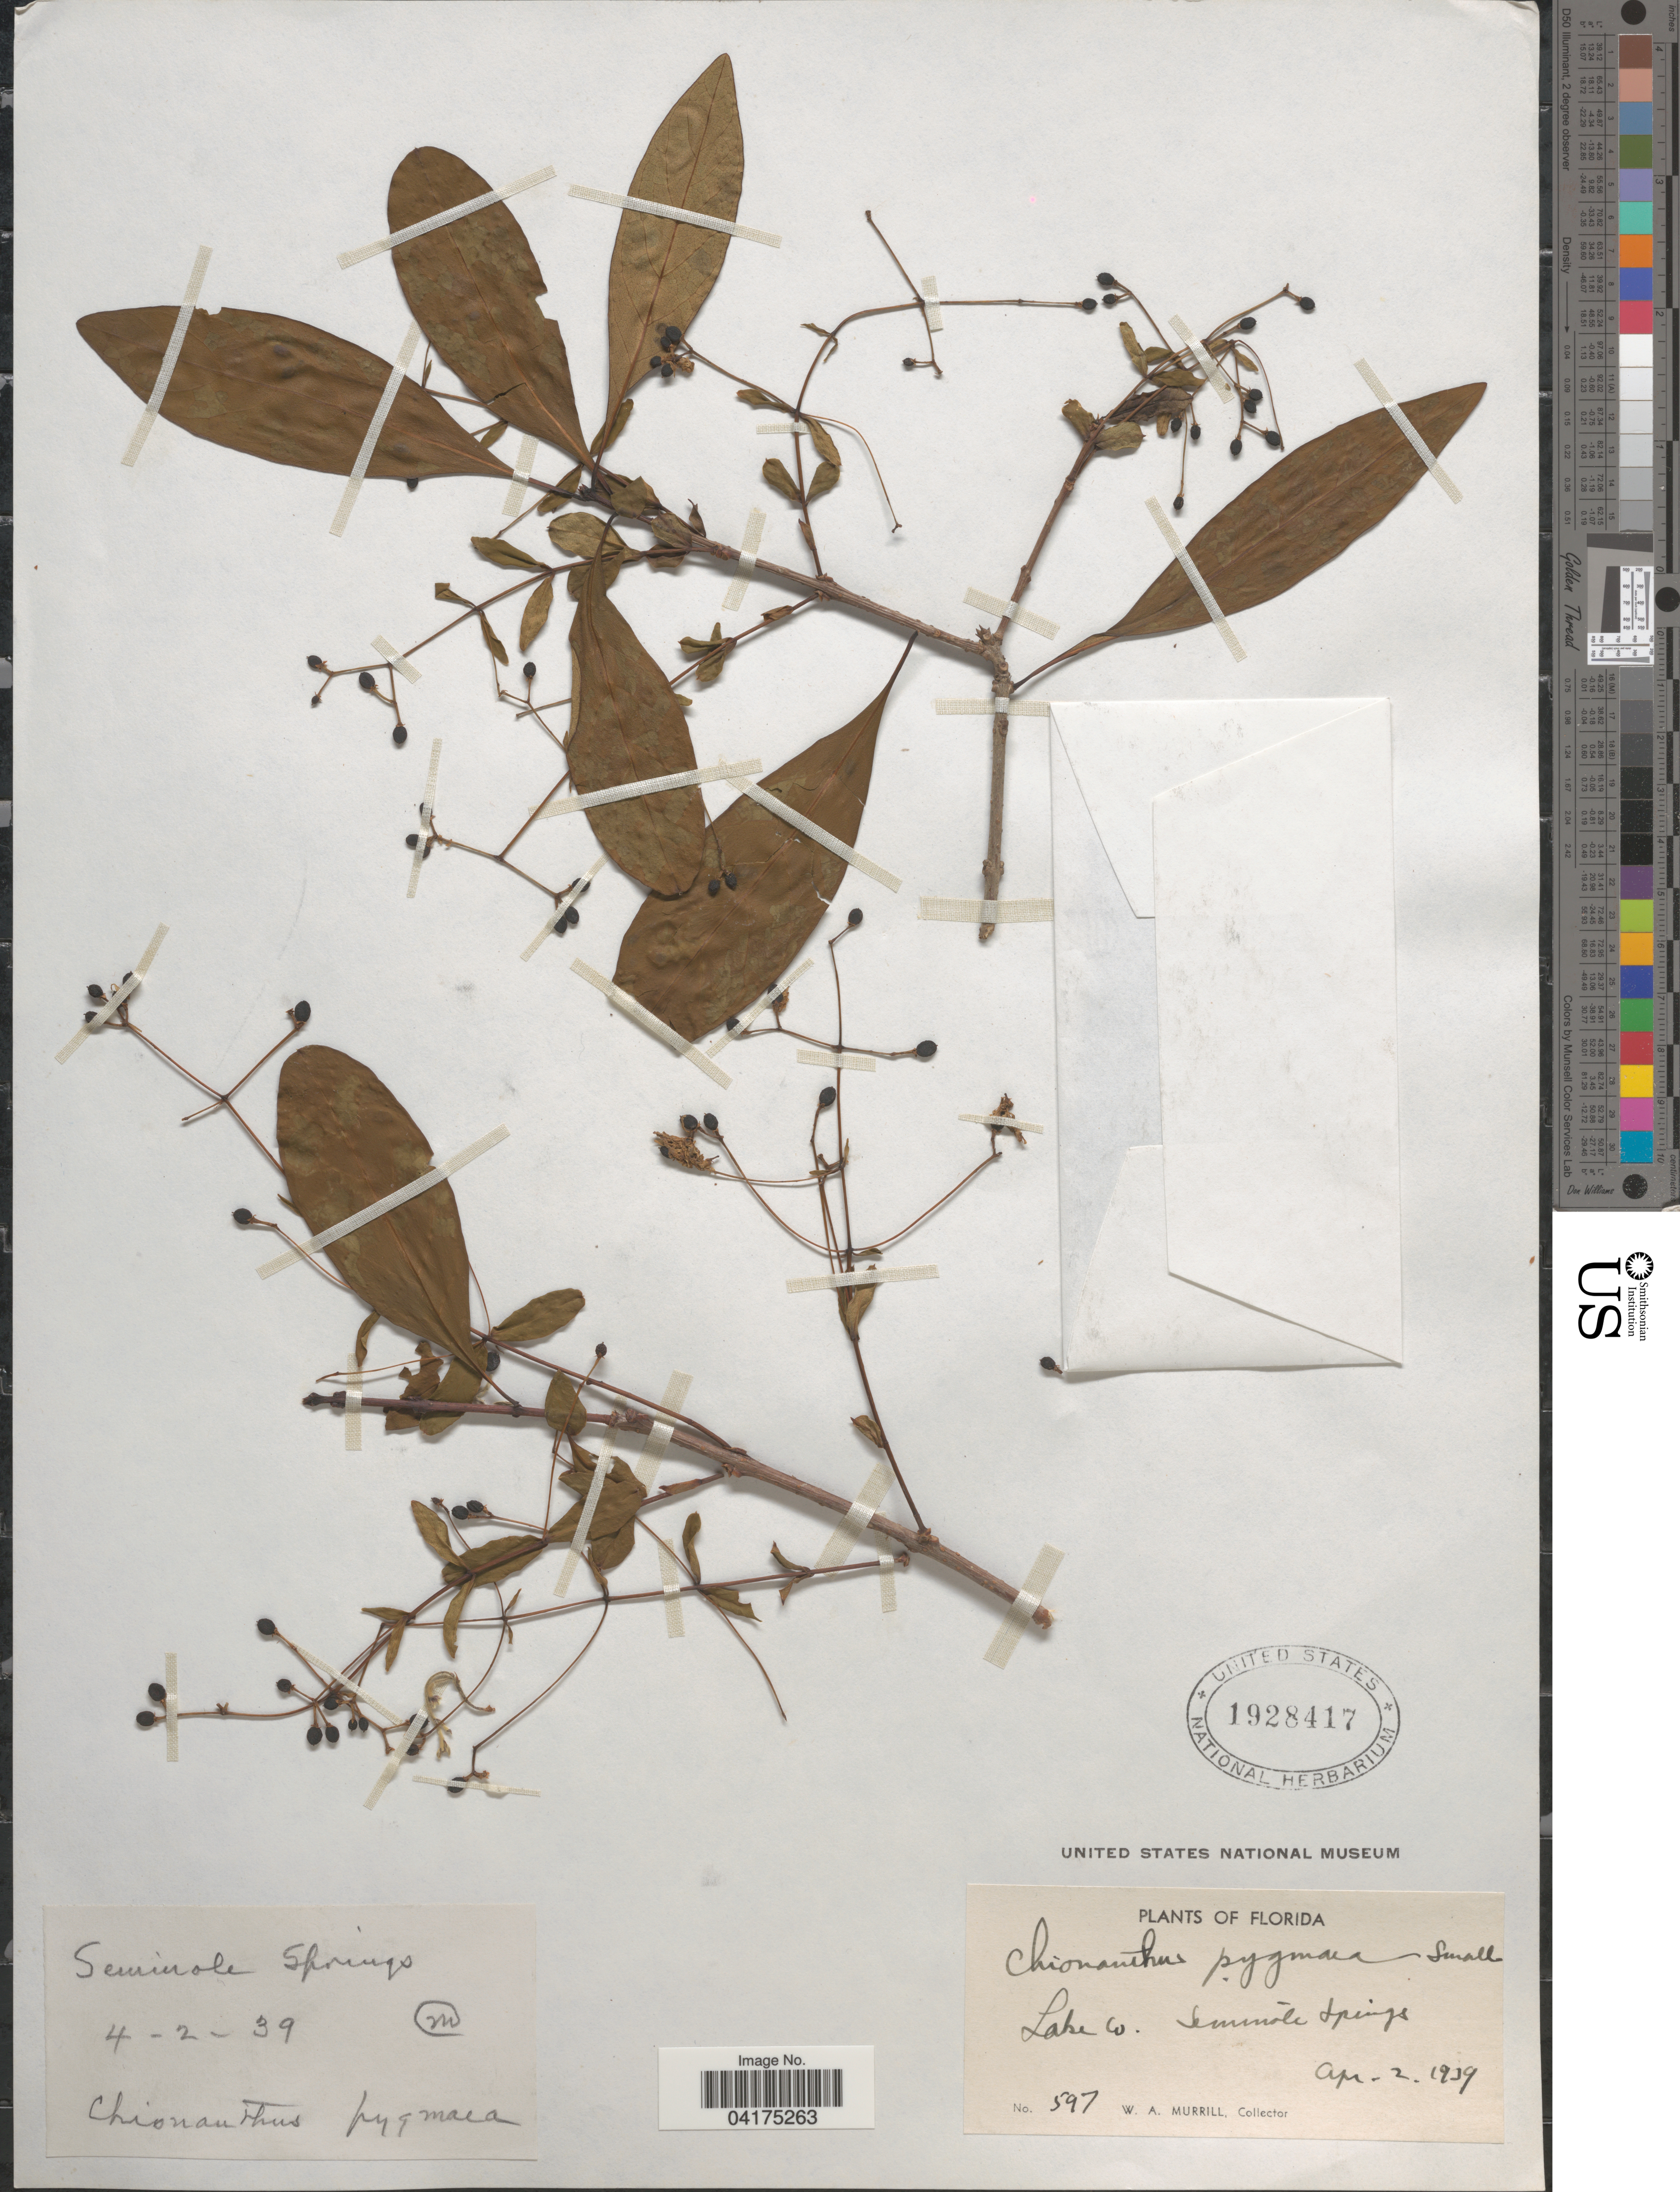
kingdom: Plantae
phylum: Tracheophyta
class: Magnoliopsida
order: Lamiales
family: Oleaceae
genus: Chionanthus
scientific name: Chionanthus pygmaeus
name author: (Small) Cürrie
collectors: W. A. Murrill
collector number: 597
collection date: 1939-04-02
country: United States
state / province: Florida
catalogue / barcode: US 1928417